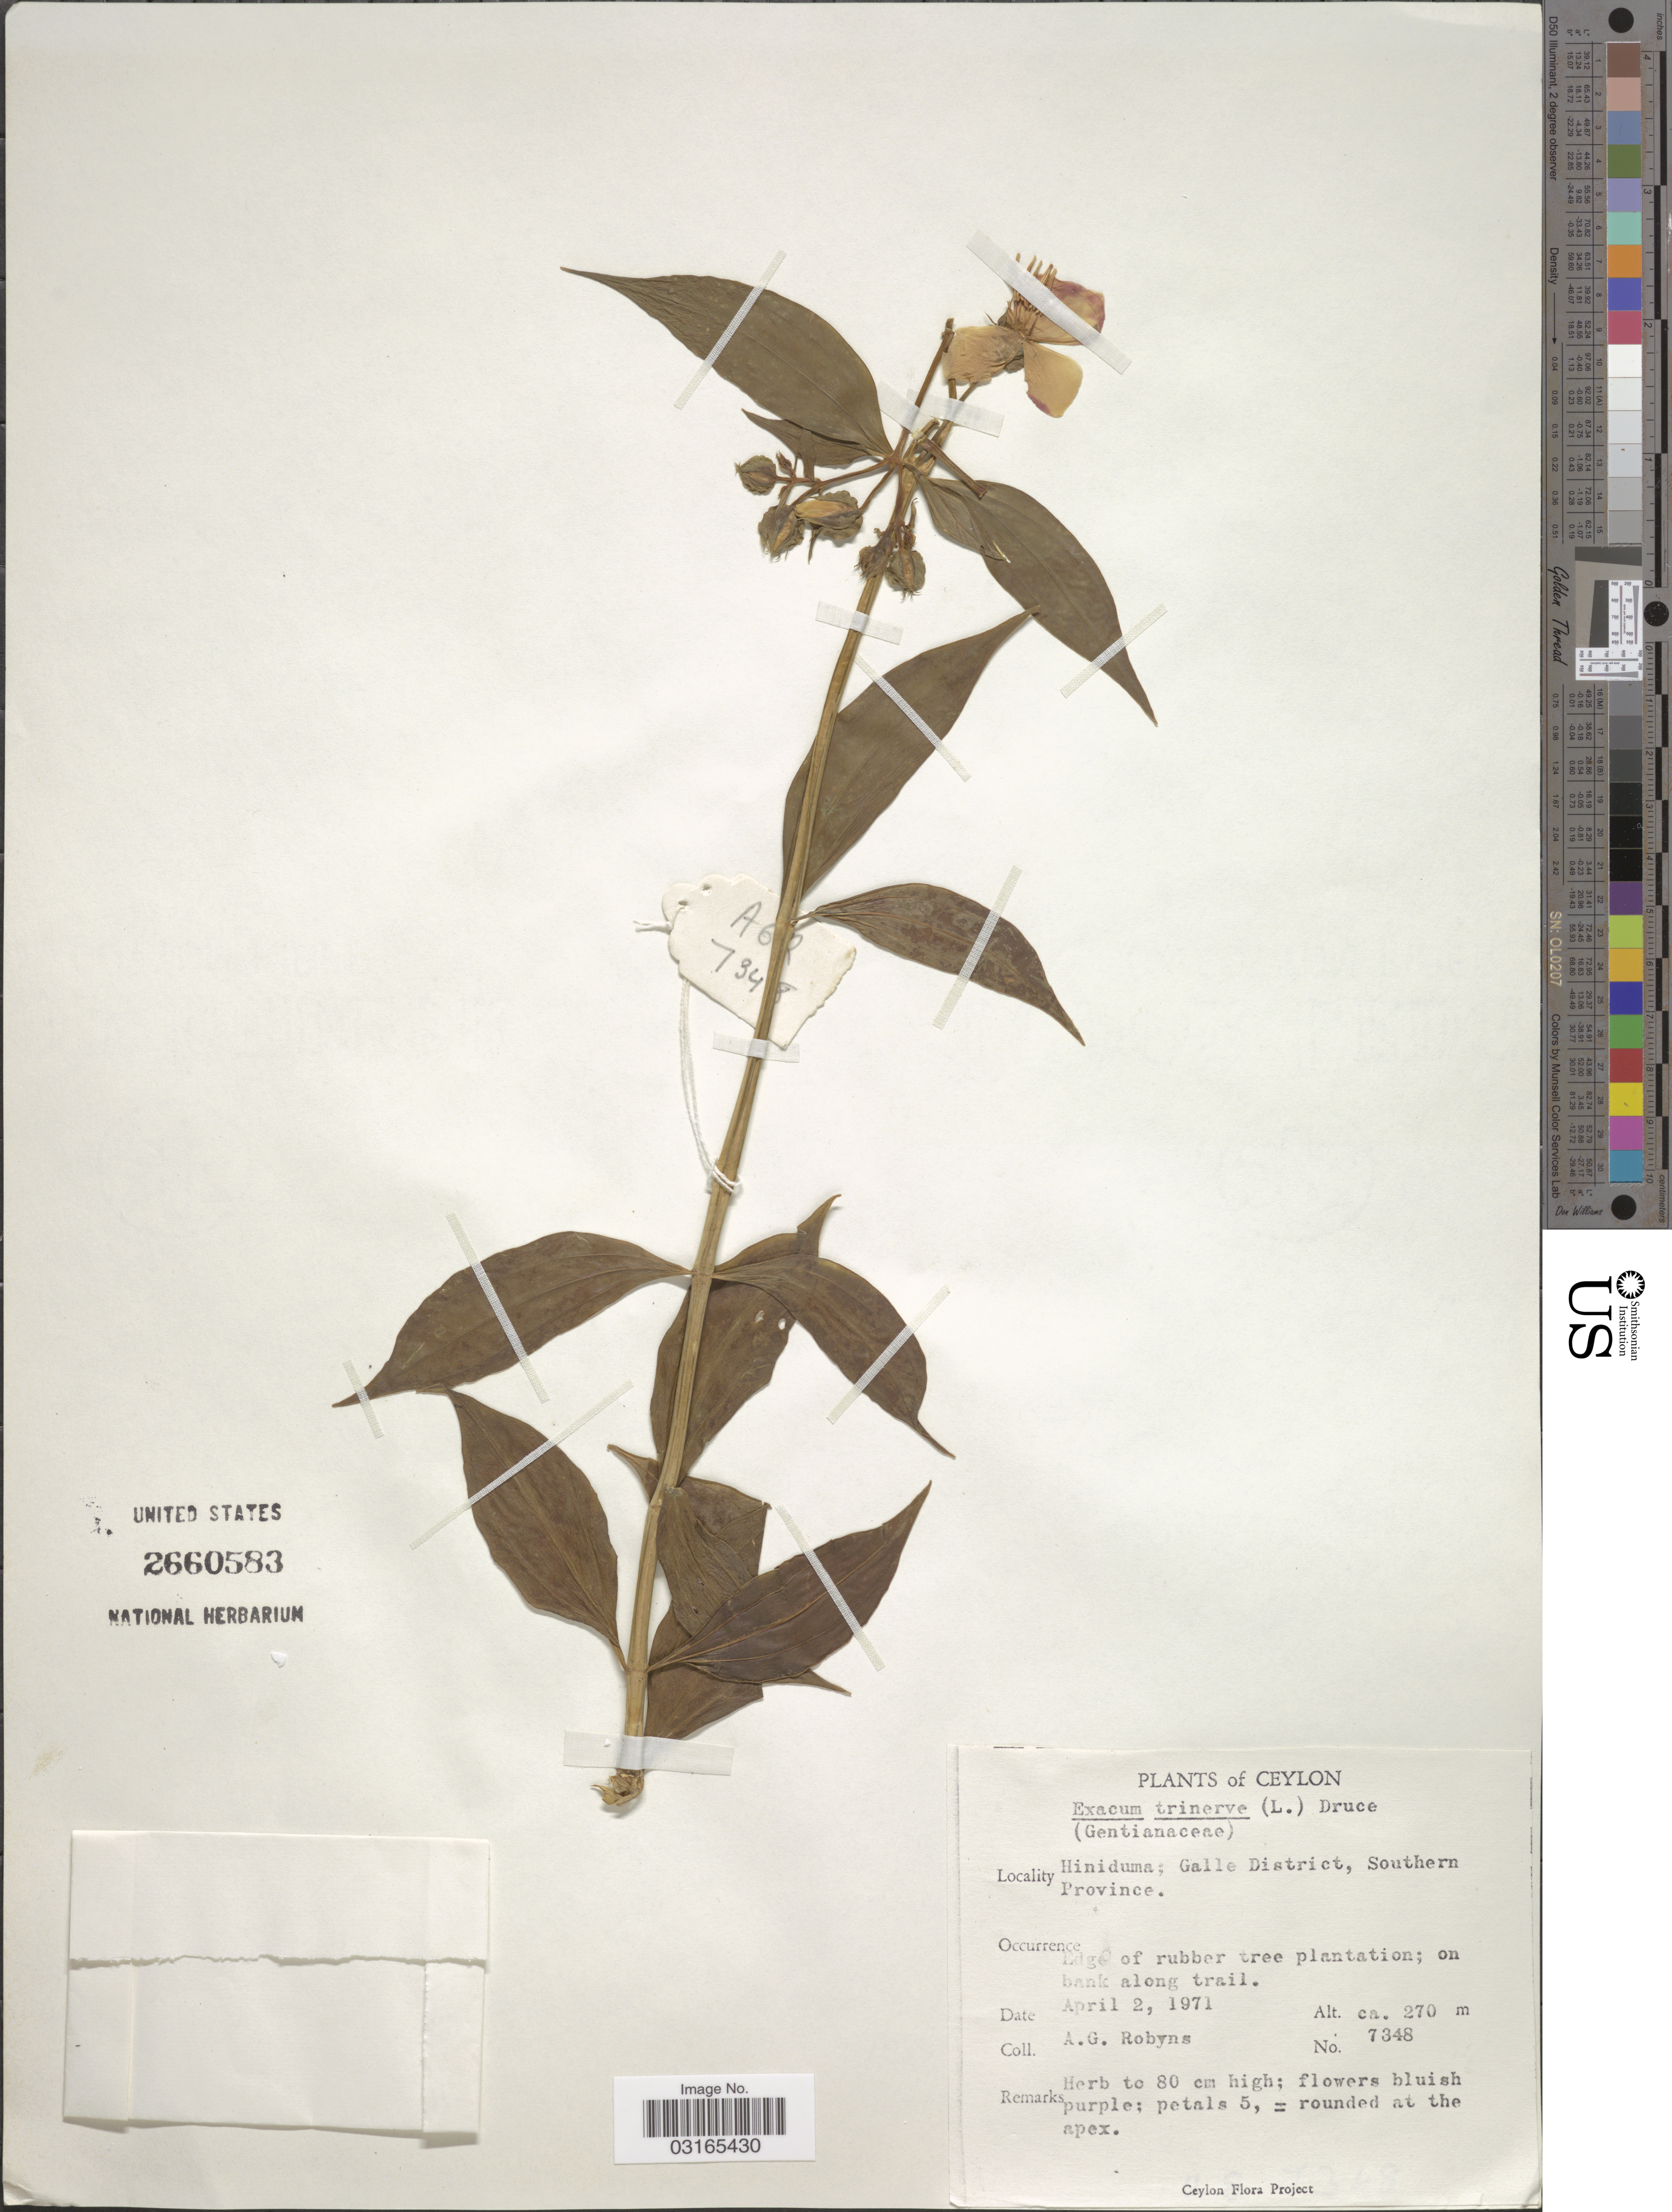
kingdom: Plantae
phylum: Tracheophyta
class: Magnoliopsida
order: Gentianales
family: Gentianaceae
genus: Exacum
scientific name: Exacum trinervium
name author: (L.) Druce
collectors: A. G. Robyns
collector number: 7348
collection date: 1971-04-02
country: Sri Lanka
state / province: Southern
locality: Ceylon. Hiniduma; Galle District. Edge of rubber tree plantation; on bank along trail.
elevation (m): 270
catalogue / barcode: US 2660583